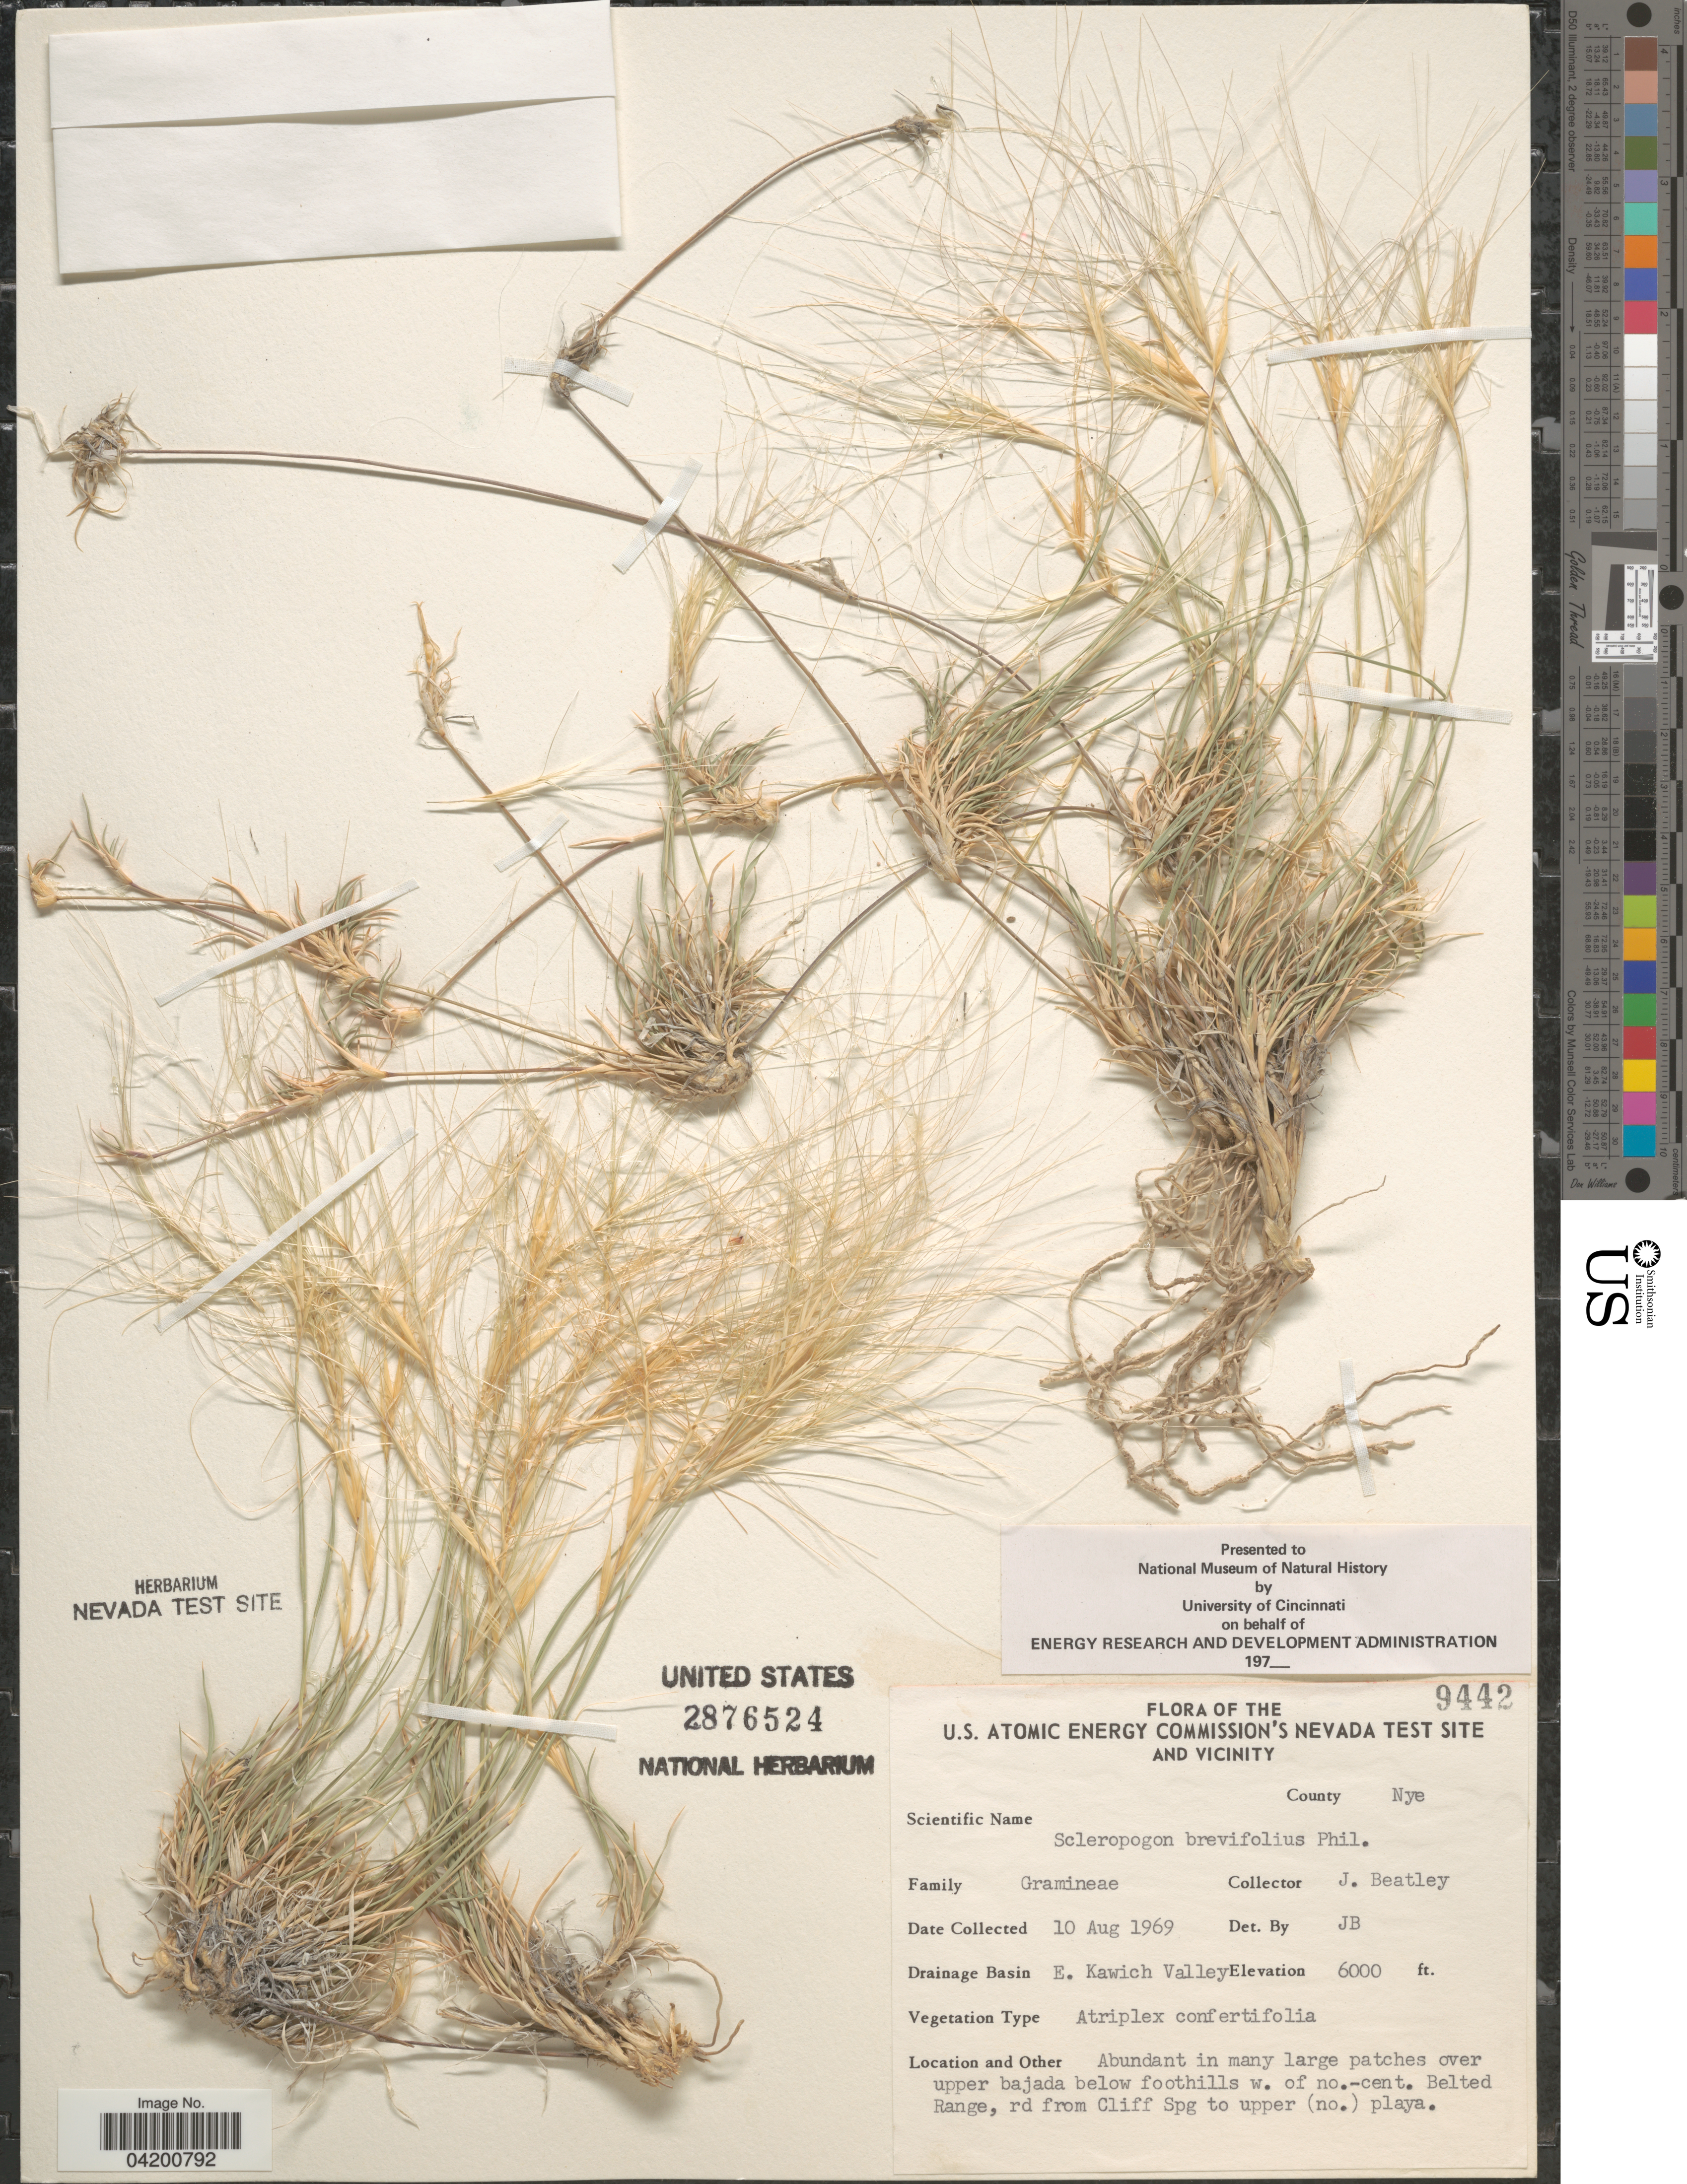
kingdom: Plantae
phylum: Tracheophyta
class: Liliopsida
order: Poales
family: Poaceae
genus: Scleropogon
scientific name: Scleropogon brevifolius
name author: Phil.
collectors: J. C. Beatley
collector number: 9442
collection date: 1969-08-10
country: United States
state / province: Nevada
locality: U.S. Atomic Energy Commission's Nevada test site and vicinity. County Nye. Drainage Basin E. Kawich Valley. Belted Range, rd from Cliff Spg to upper (no.) playa.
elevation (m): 1829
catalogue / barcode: US 2876524